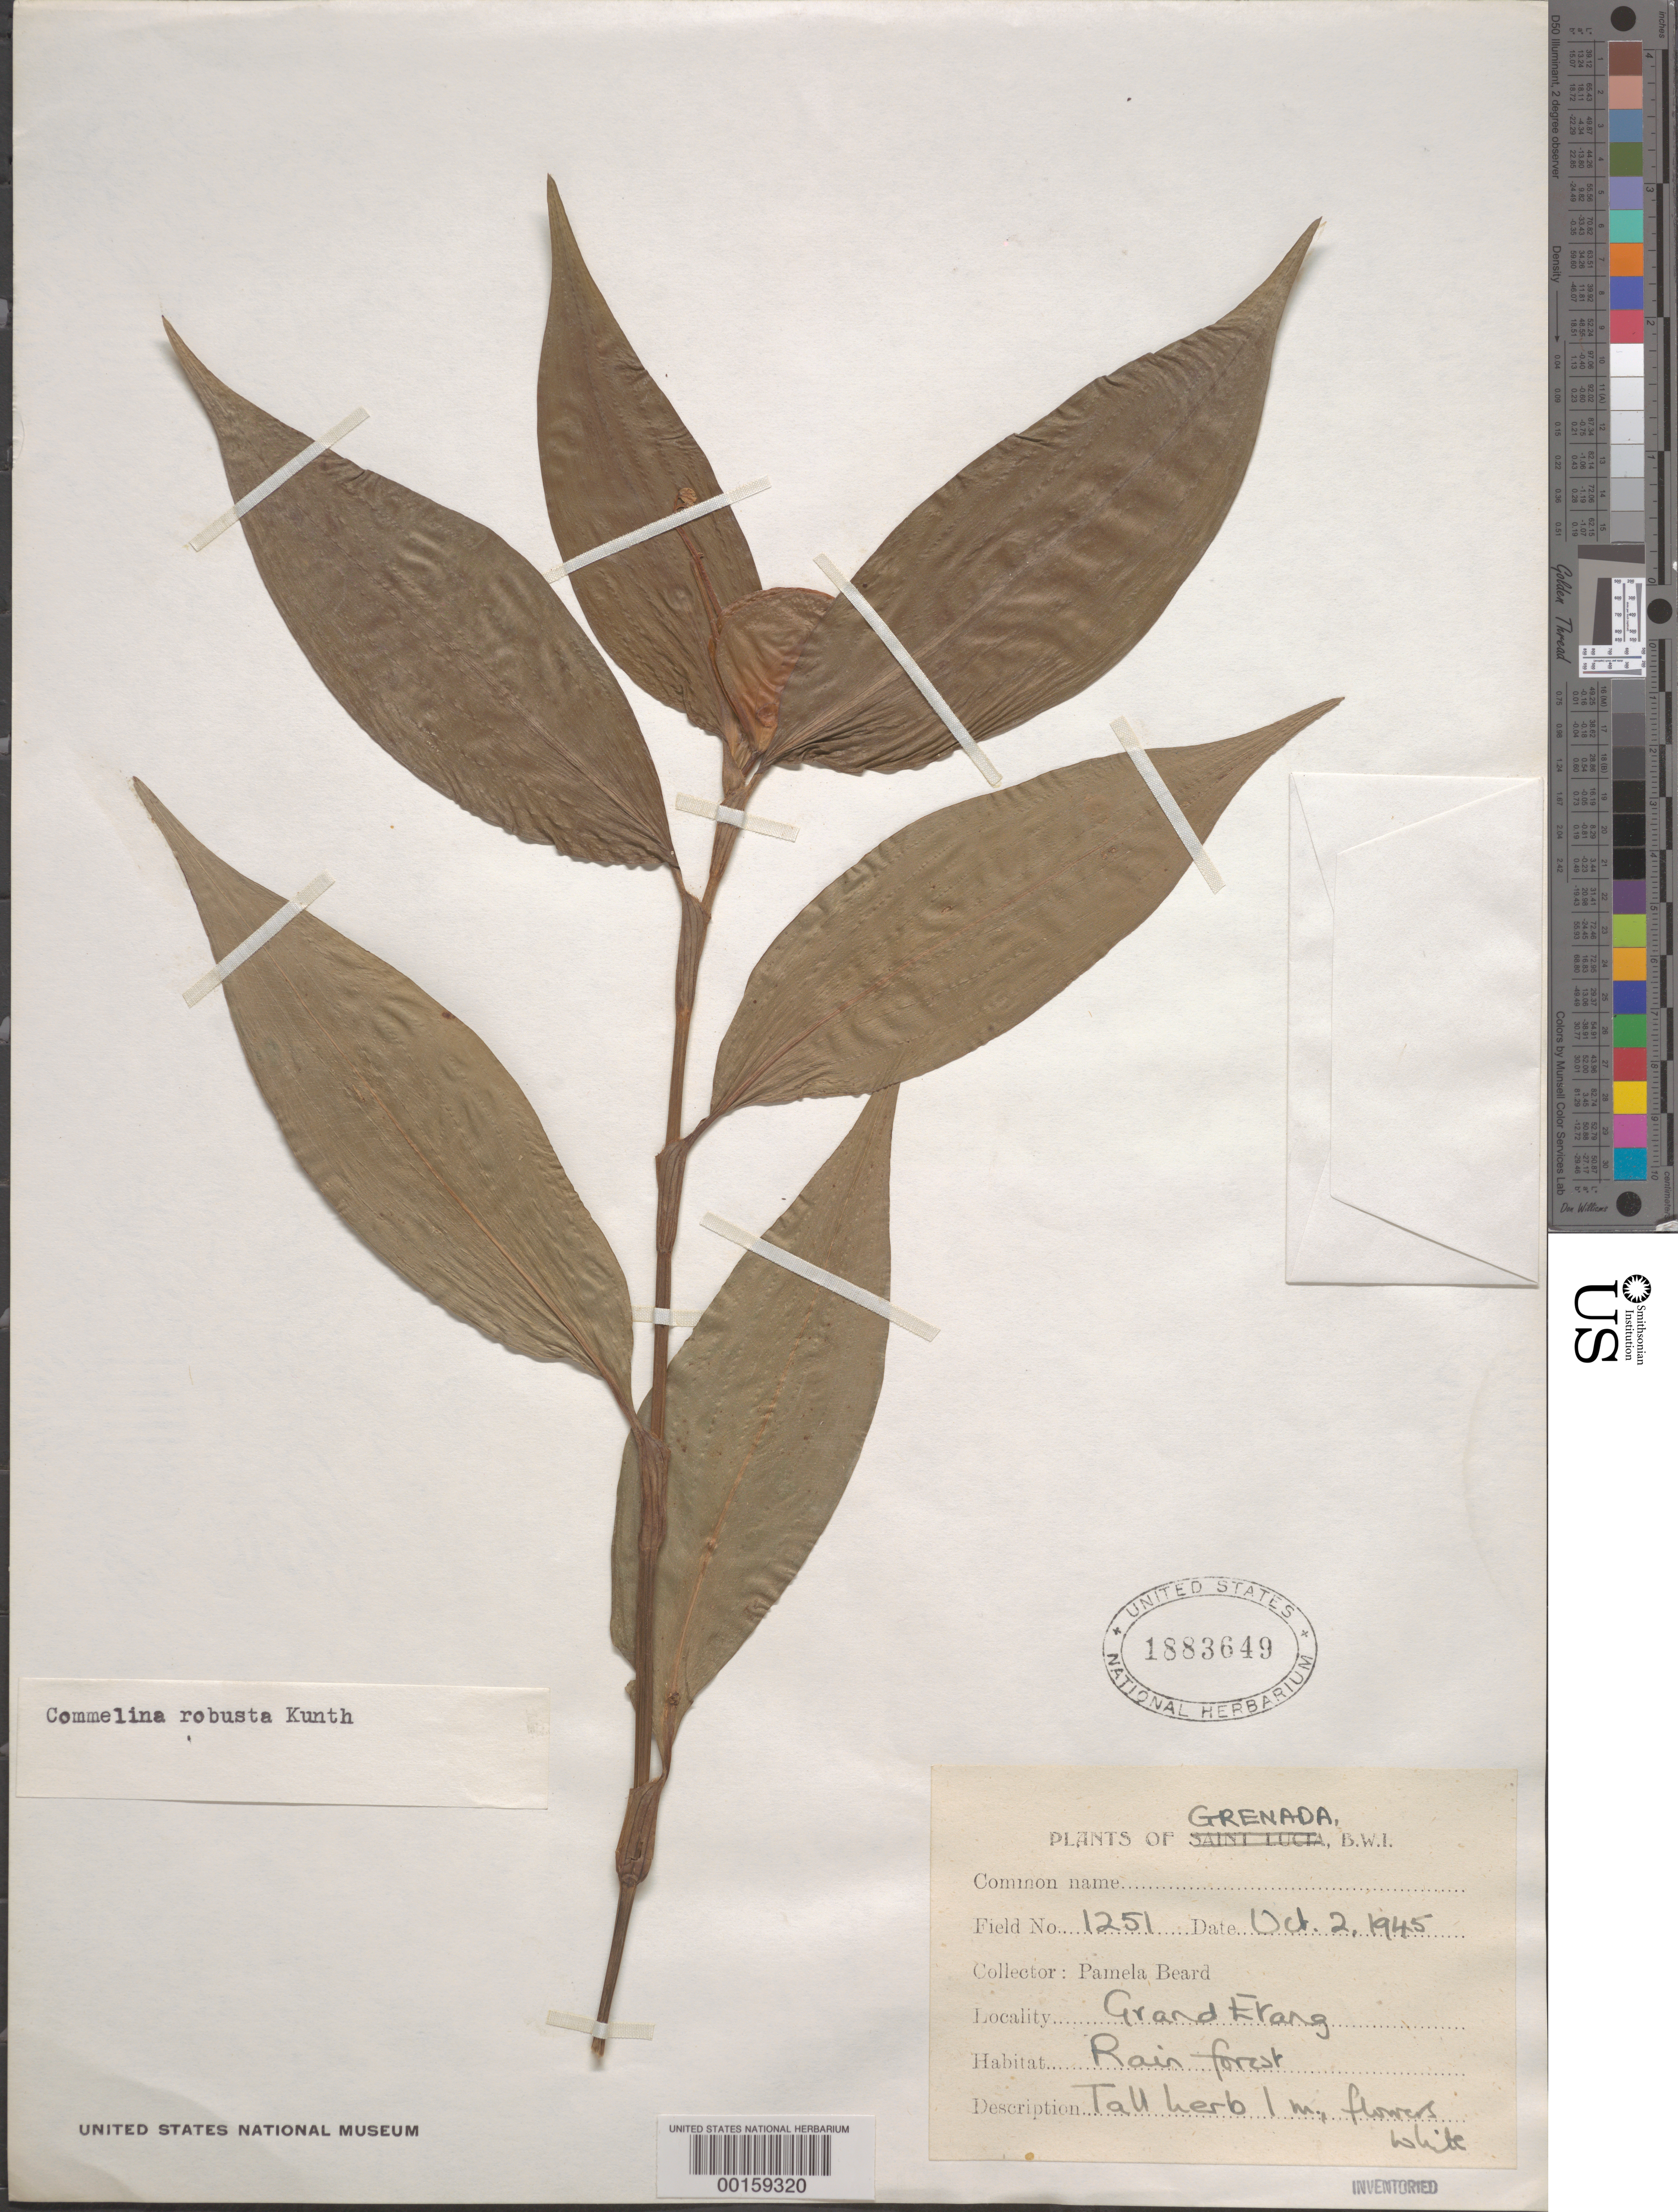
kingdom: Plantae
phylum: Tracheophyta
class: Liliopsida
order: Commelinales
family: Commelinaceae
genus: Commelina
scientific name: Commelina rufipes var. glabrata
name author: (D.R. Hunt) Faden & D.R. Hunt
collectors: P. Beard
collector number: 1251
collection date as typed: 02 Oct 1945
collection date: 1945-10-02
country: Grenada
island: Windward Is.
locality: Grand Etang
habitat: Rainforest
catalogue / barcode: US 1883649